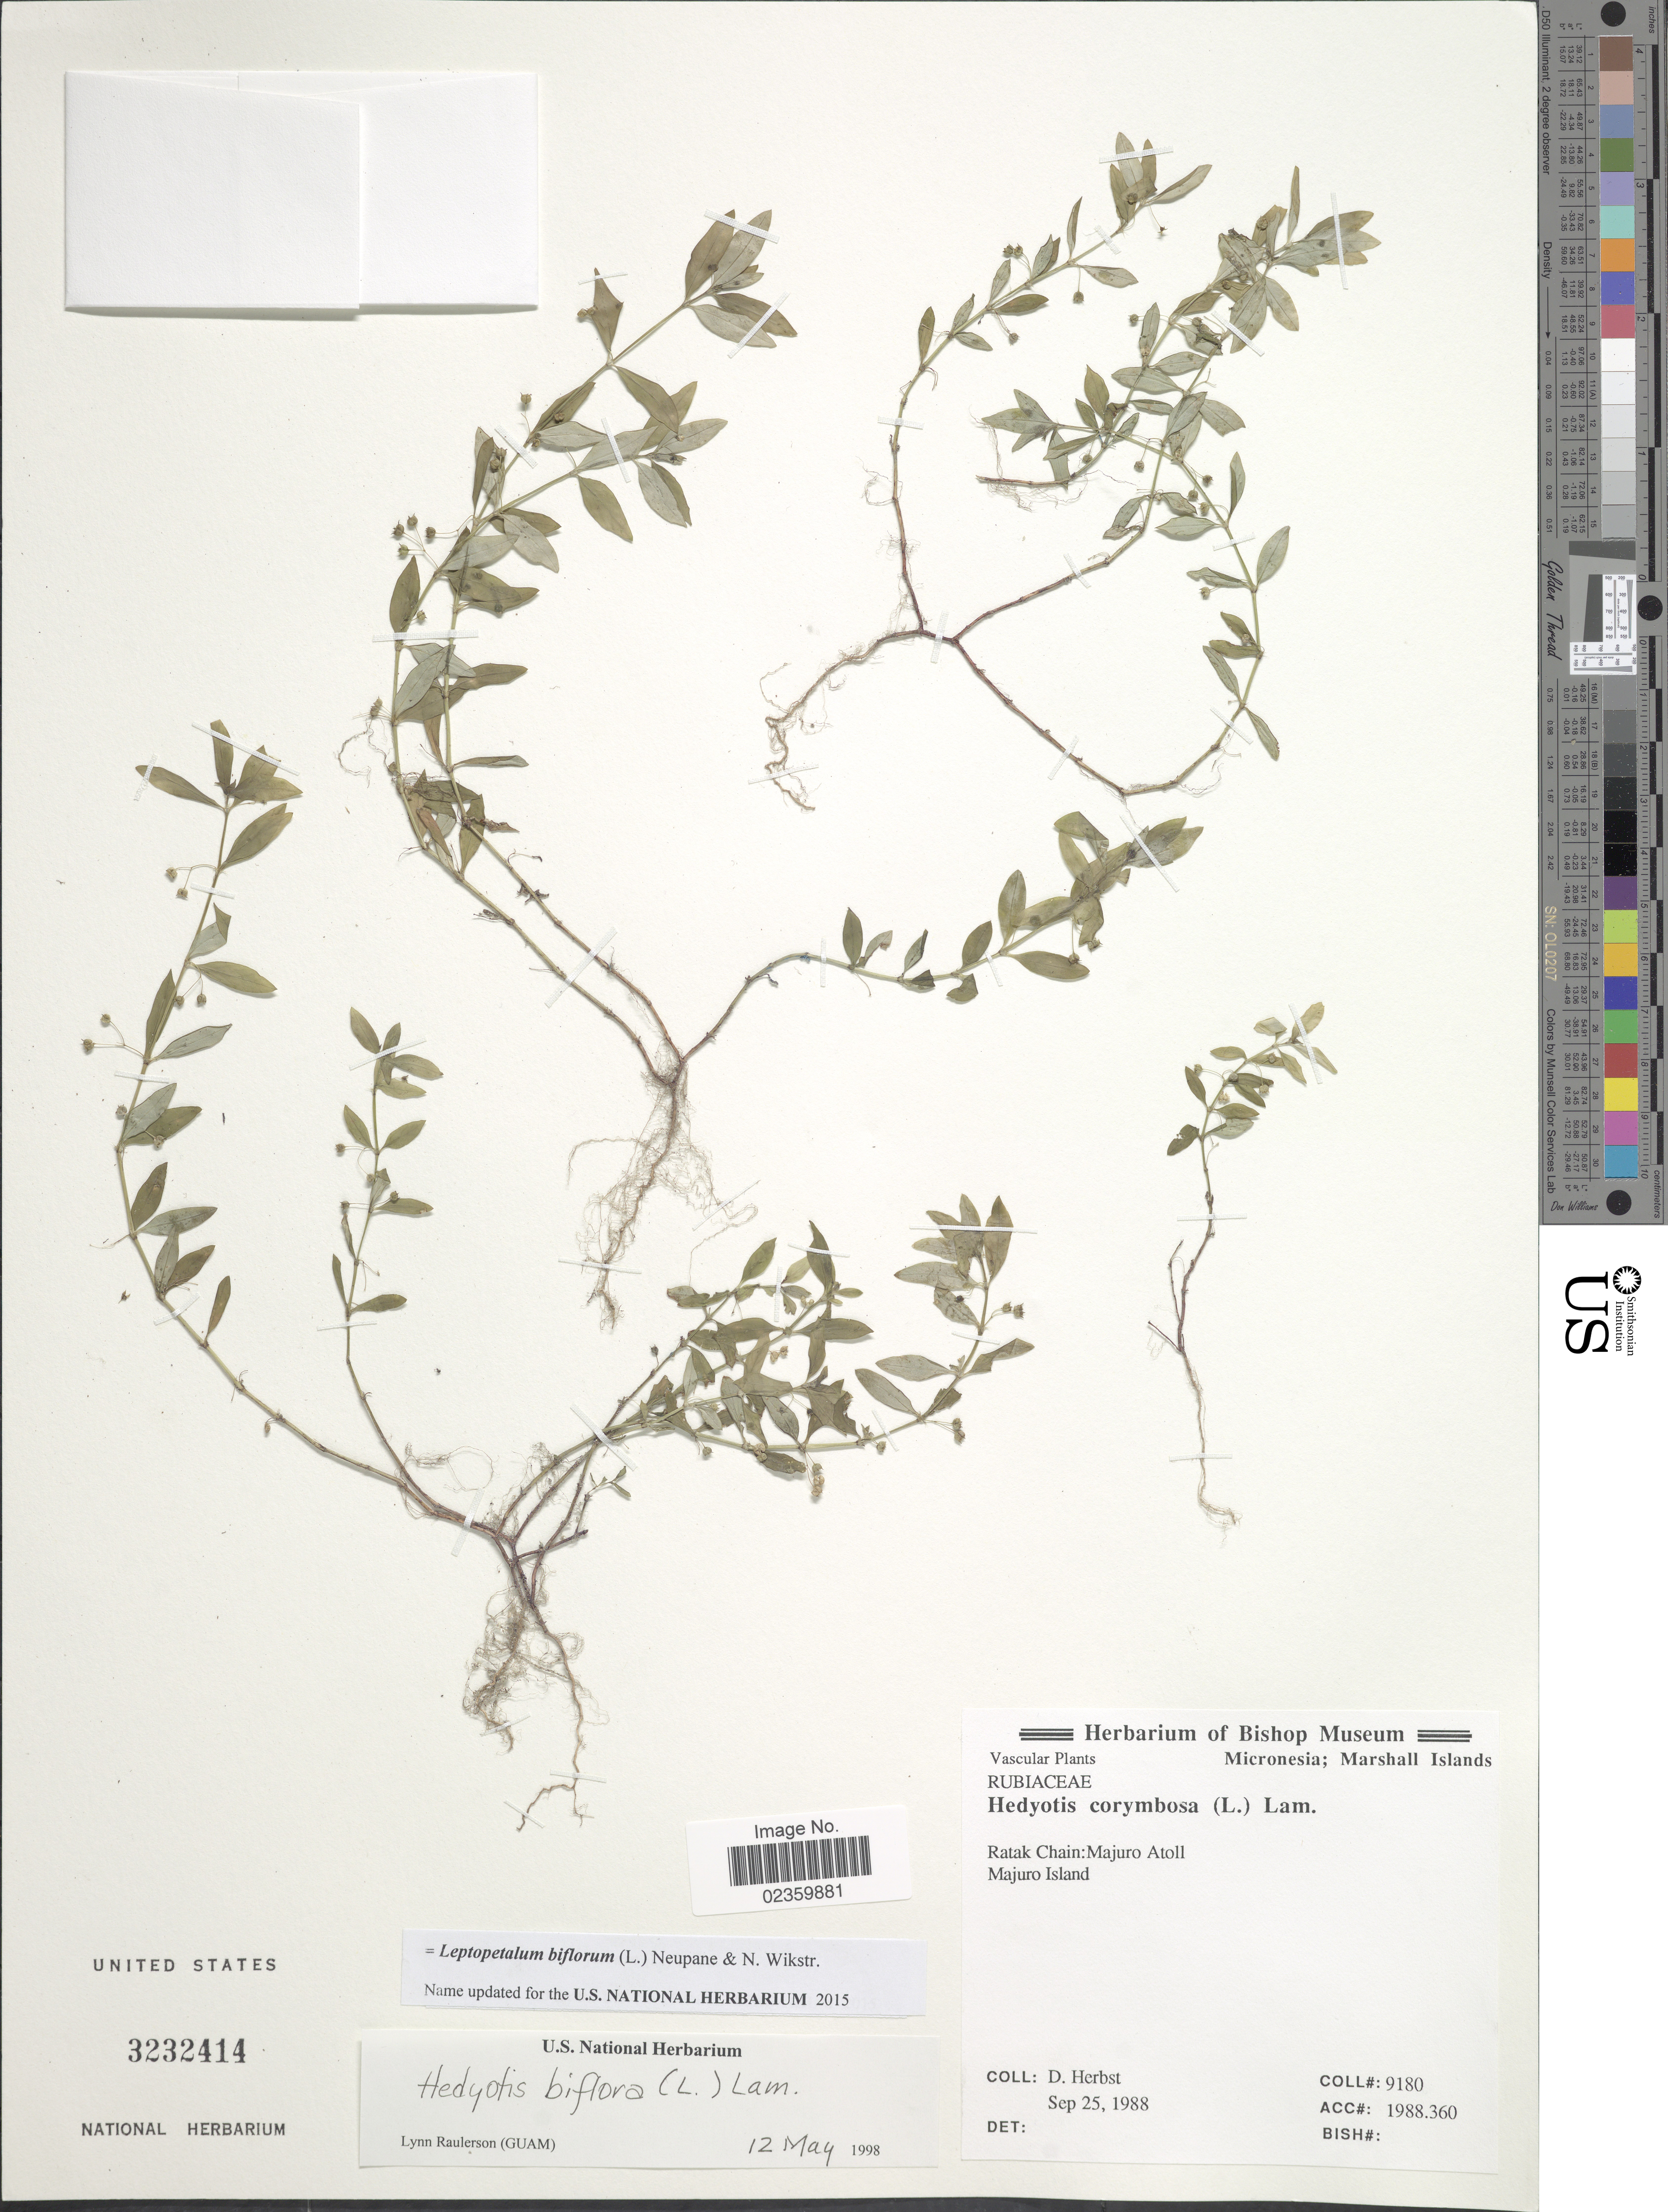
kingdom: Plantae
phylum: Tracheophyta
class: Magnoliopsida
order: Gentianales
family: Rubiaceae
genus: Leptopetalum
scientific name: Leptopetalum biflorum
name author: (L.) Neupane & N. Wikstr.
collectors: D. Herbst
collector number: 9180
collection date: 1988-09-25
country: Marshall Islands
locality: Ratak Chain: Majuro Atoll. Majuro Island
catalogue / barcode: US 3232414